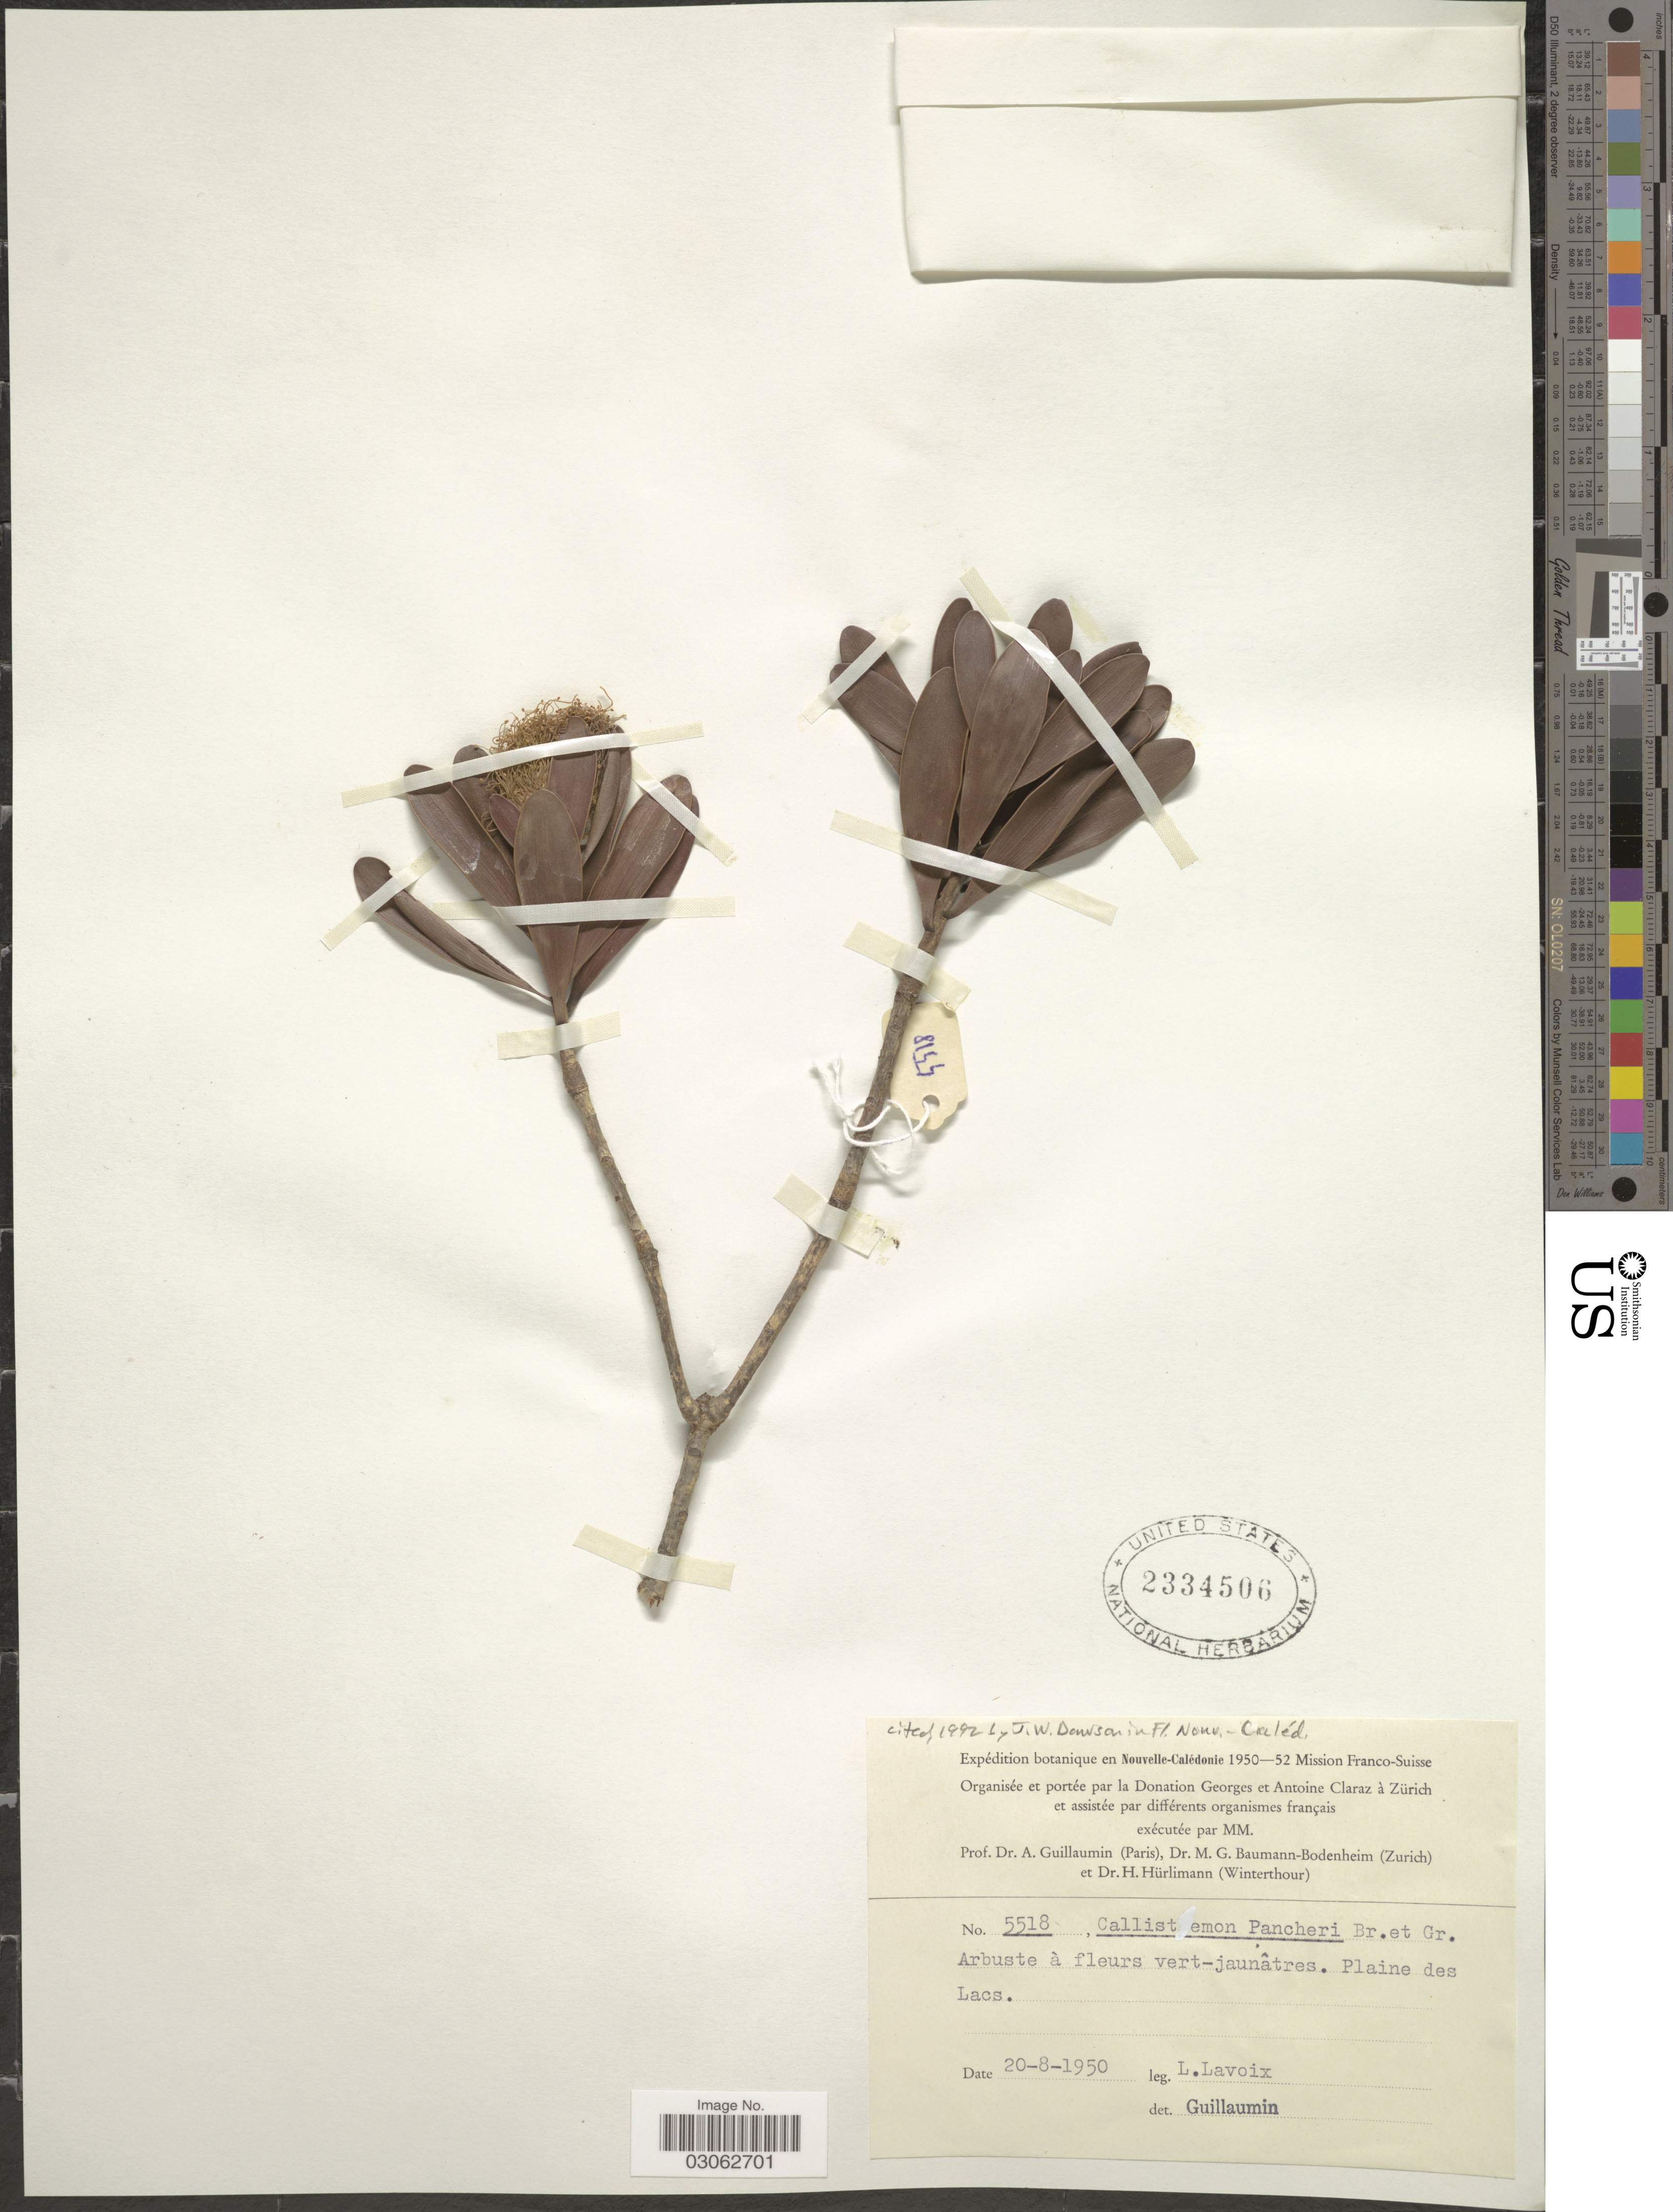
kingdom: Plantae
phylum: Tracheophyta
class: Magnoliopsida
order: Myrtales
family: Myrtaceae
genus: Callistemon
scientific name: Callistemon pancheri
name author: Brongn. & Gris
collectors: L. Lavoix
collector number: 5518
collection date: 1950-08-20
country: New Caledonia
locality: Plaine des Lacs.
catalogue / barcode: US 2334506